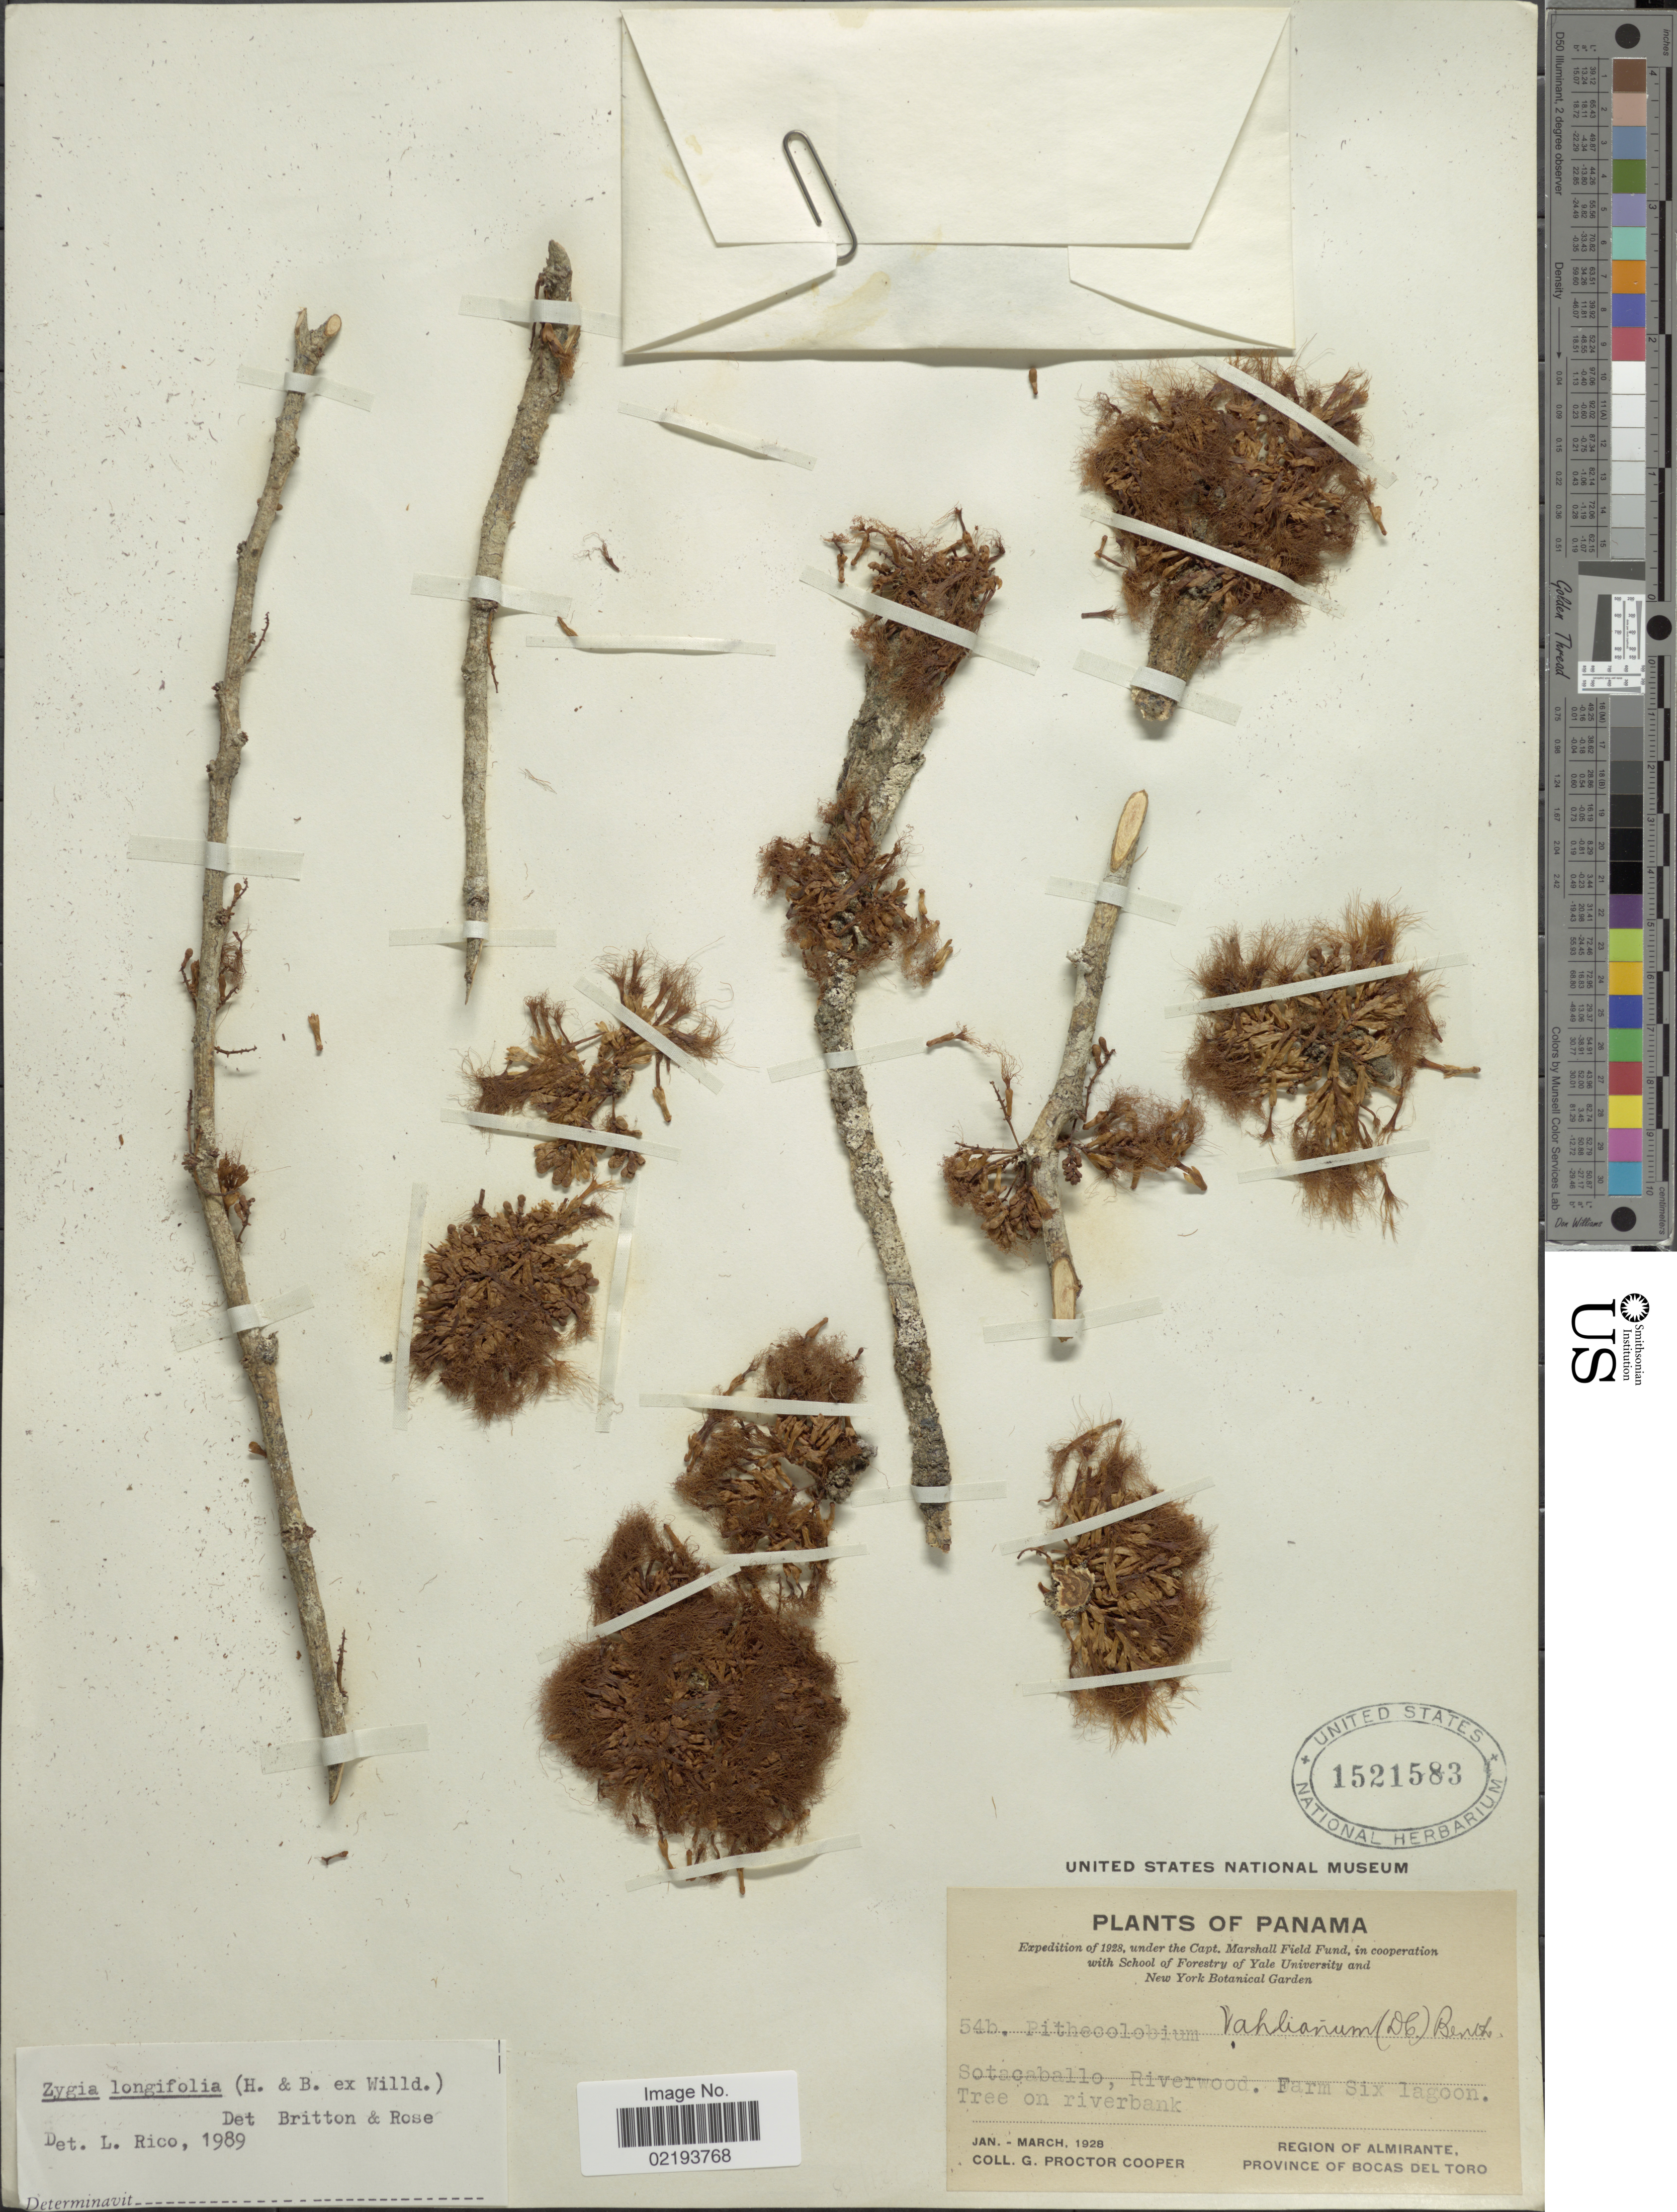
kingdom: Plantae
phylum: Tracheophyta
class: Magnoliopsida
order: Fabales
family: Fabaceae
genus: Zygia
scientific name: Zygia longifolia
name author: (Willd.) Britton & Rose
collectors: G. Cooper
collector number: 54b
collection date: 1928-01/1928-03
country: Panama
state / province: Bocas del Toro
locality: Sotacaballo, Riverwood. Farm Six lagoon, Tree on riverbank, Region of Almirante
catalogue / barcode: US 1521583